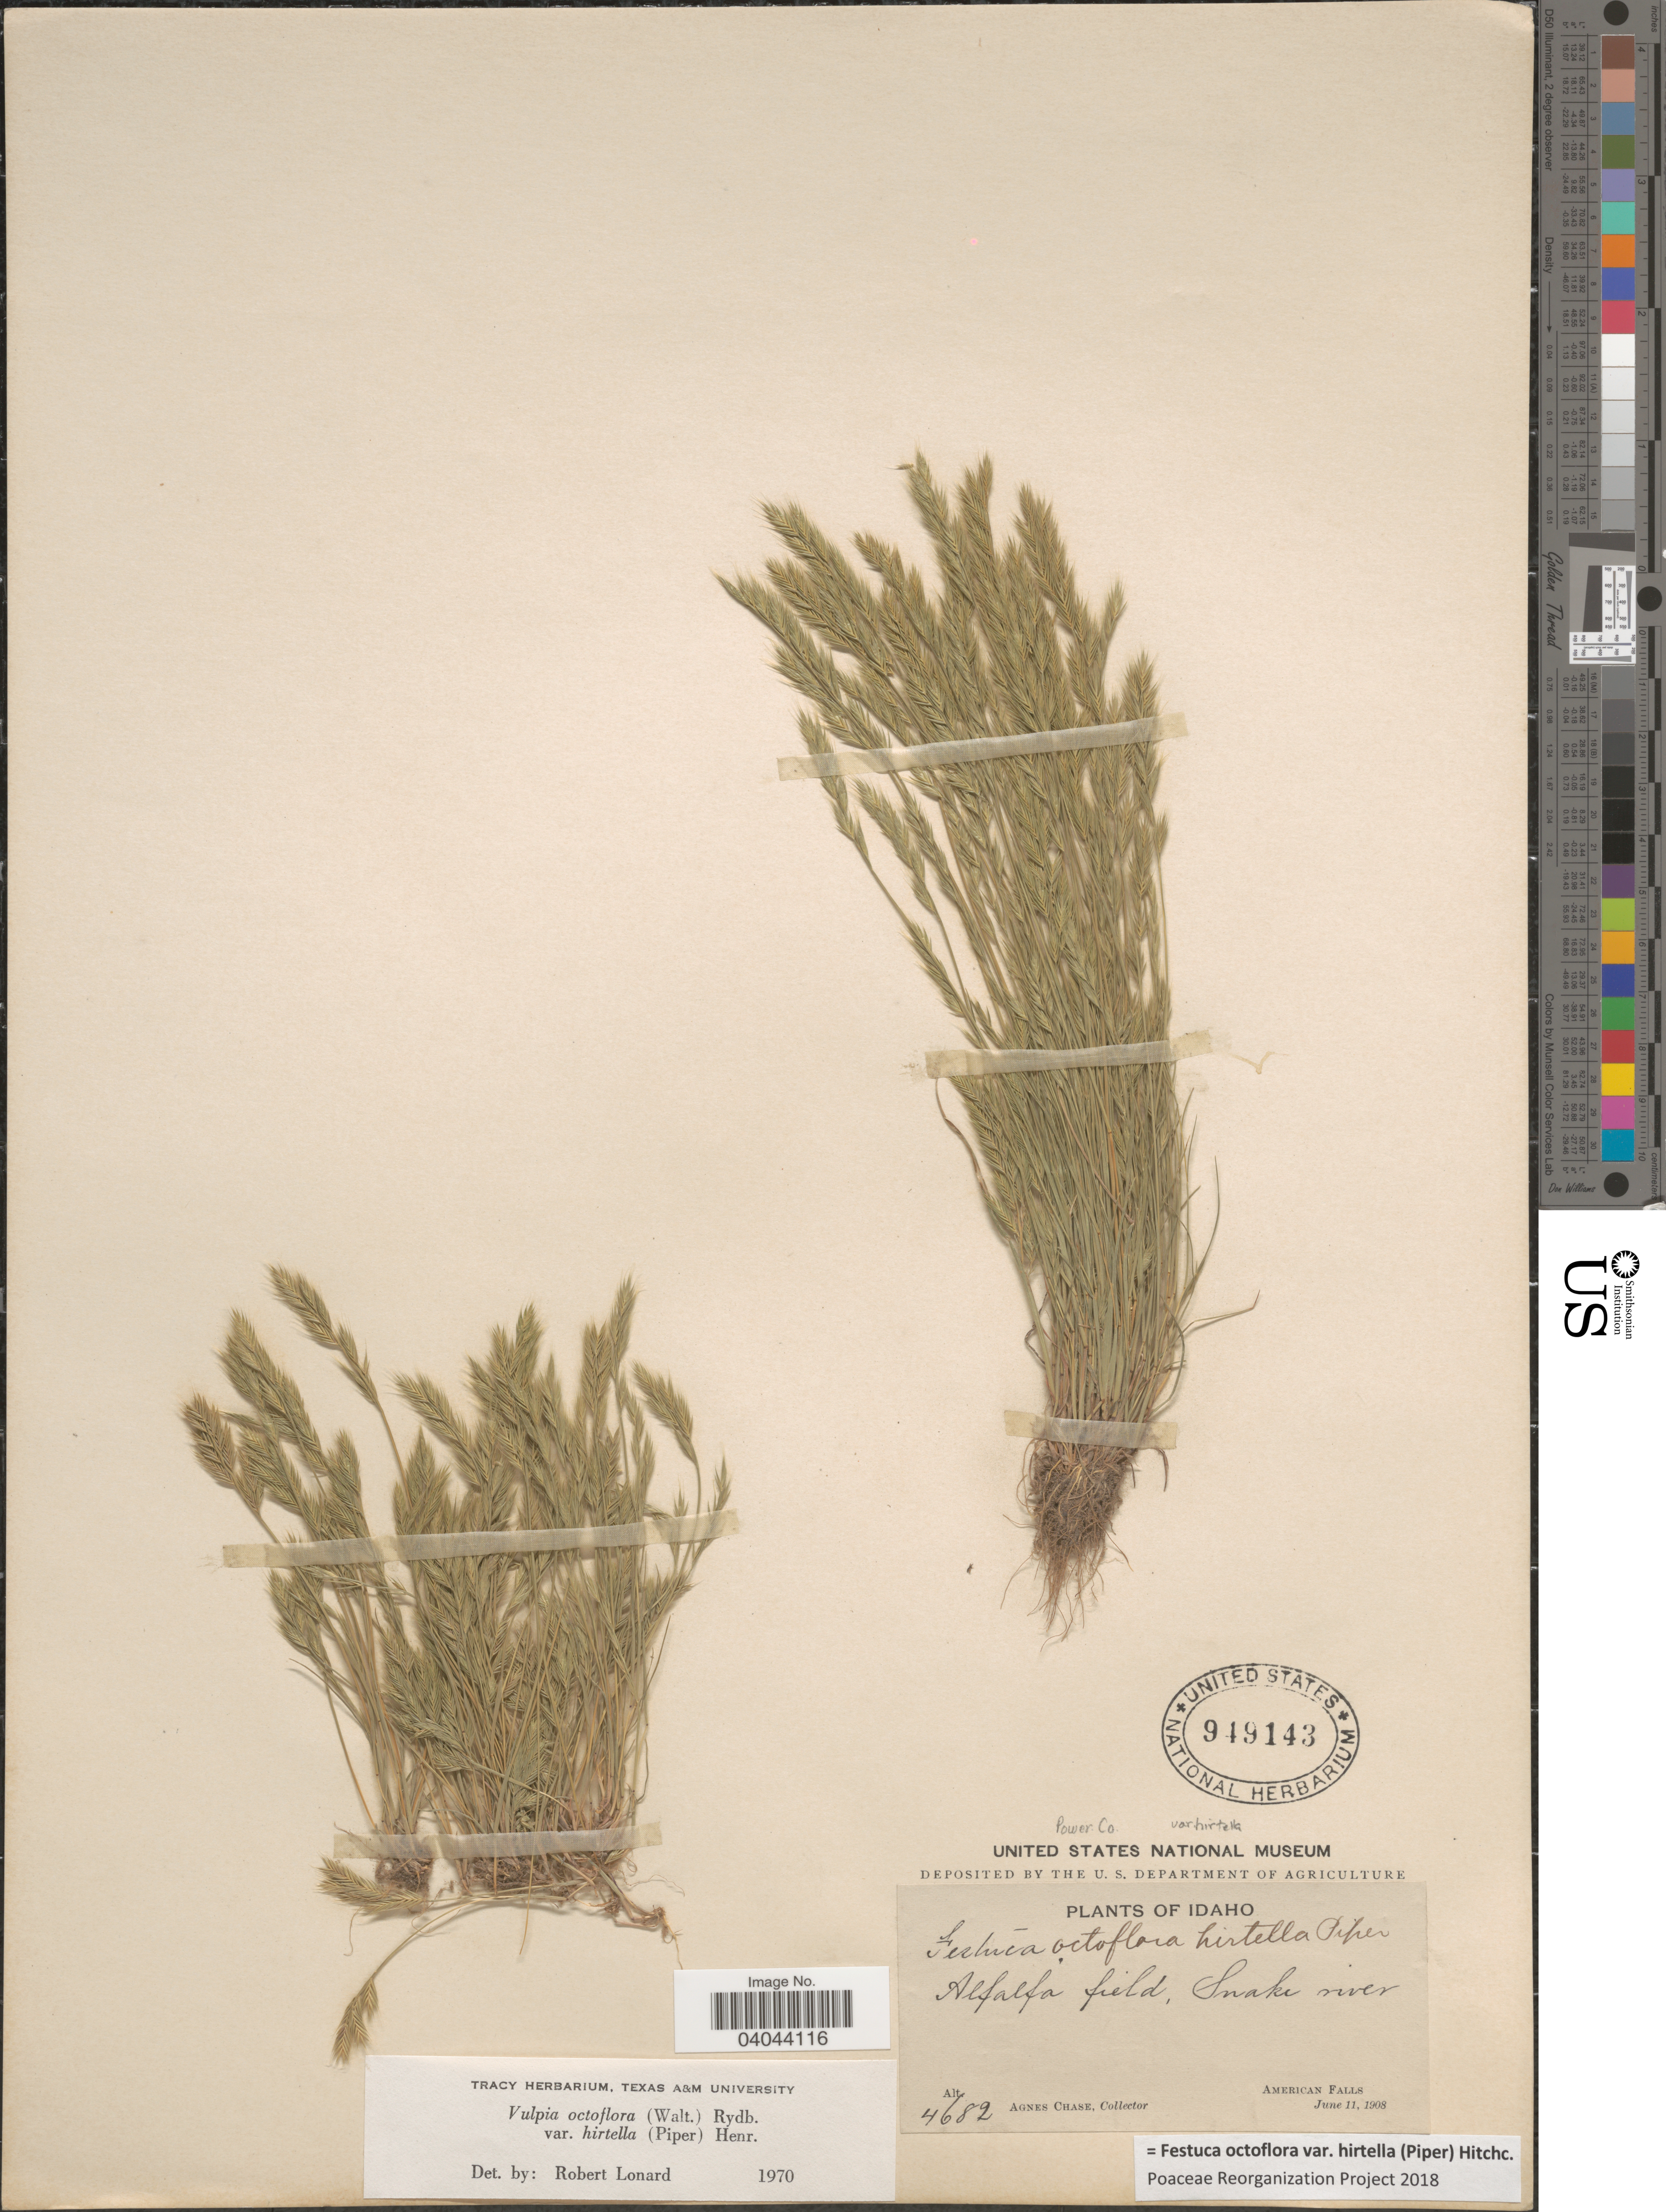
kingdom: Plantae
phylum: Tracheophyta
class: Liliopsida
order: Poales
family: Poaceae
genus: Festuca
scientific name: Festuca octoflora var. hirtella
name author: Piper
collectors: A. Chase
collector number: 4682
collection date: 1908-06-11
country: United States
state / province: Idaho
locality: Power Co. Alfalfa field, Snake river. American Falls.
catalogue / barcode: US 949143